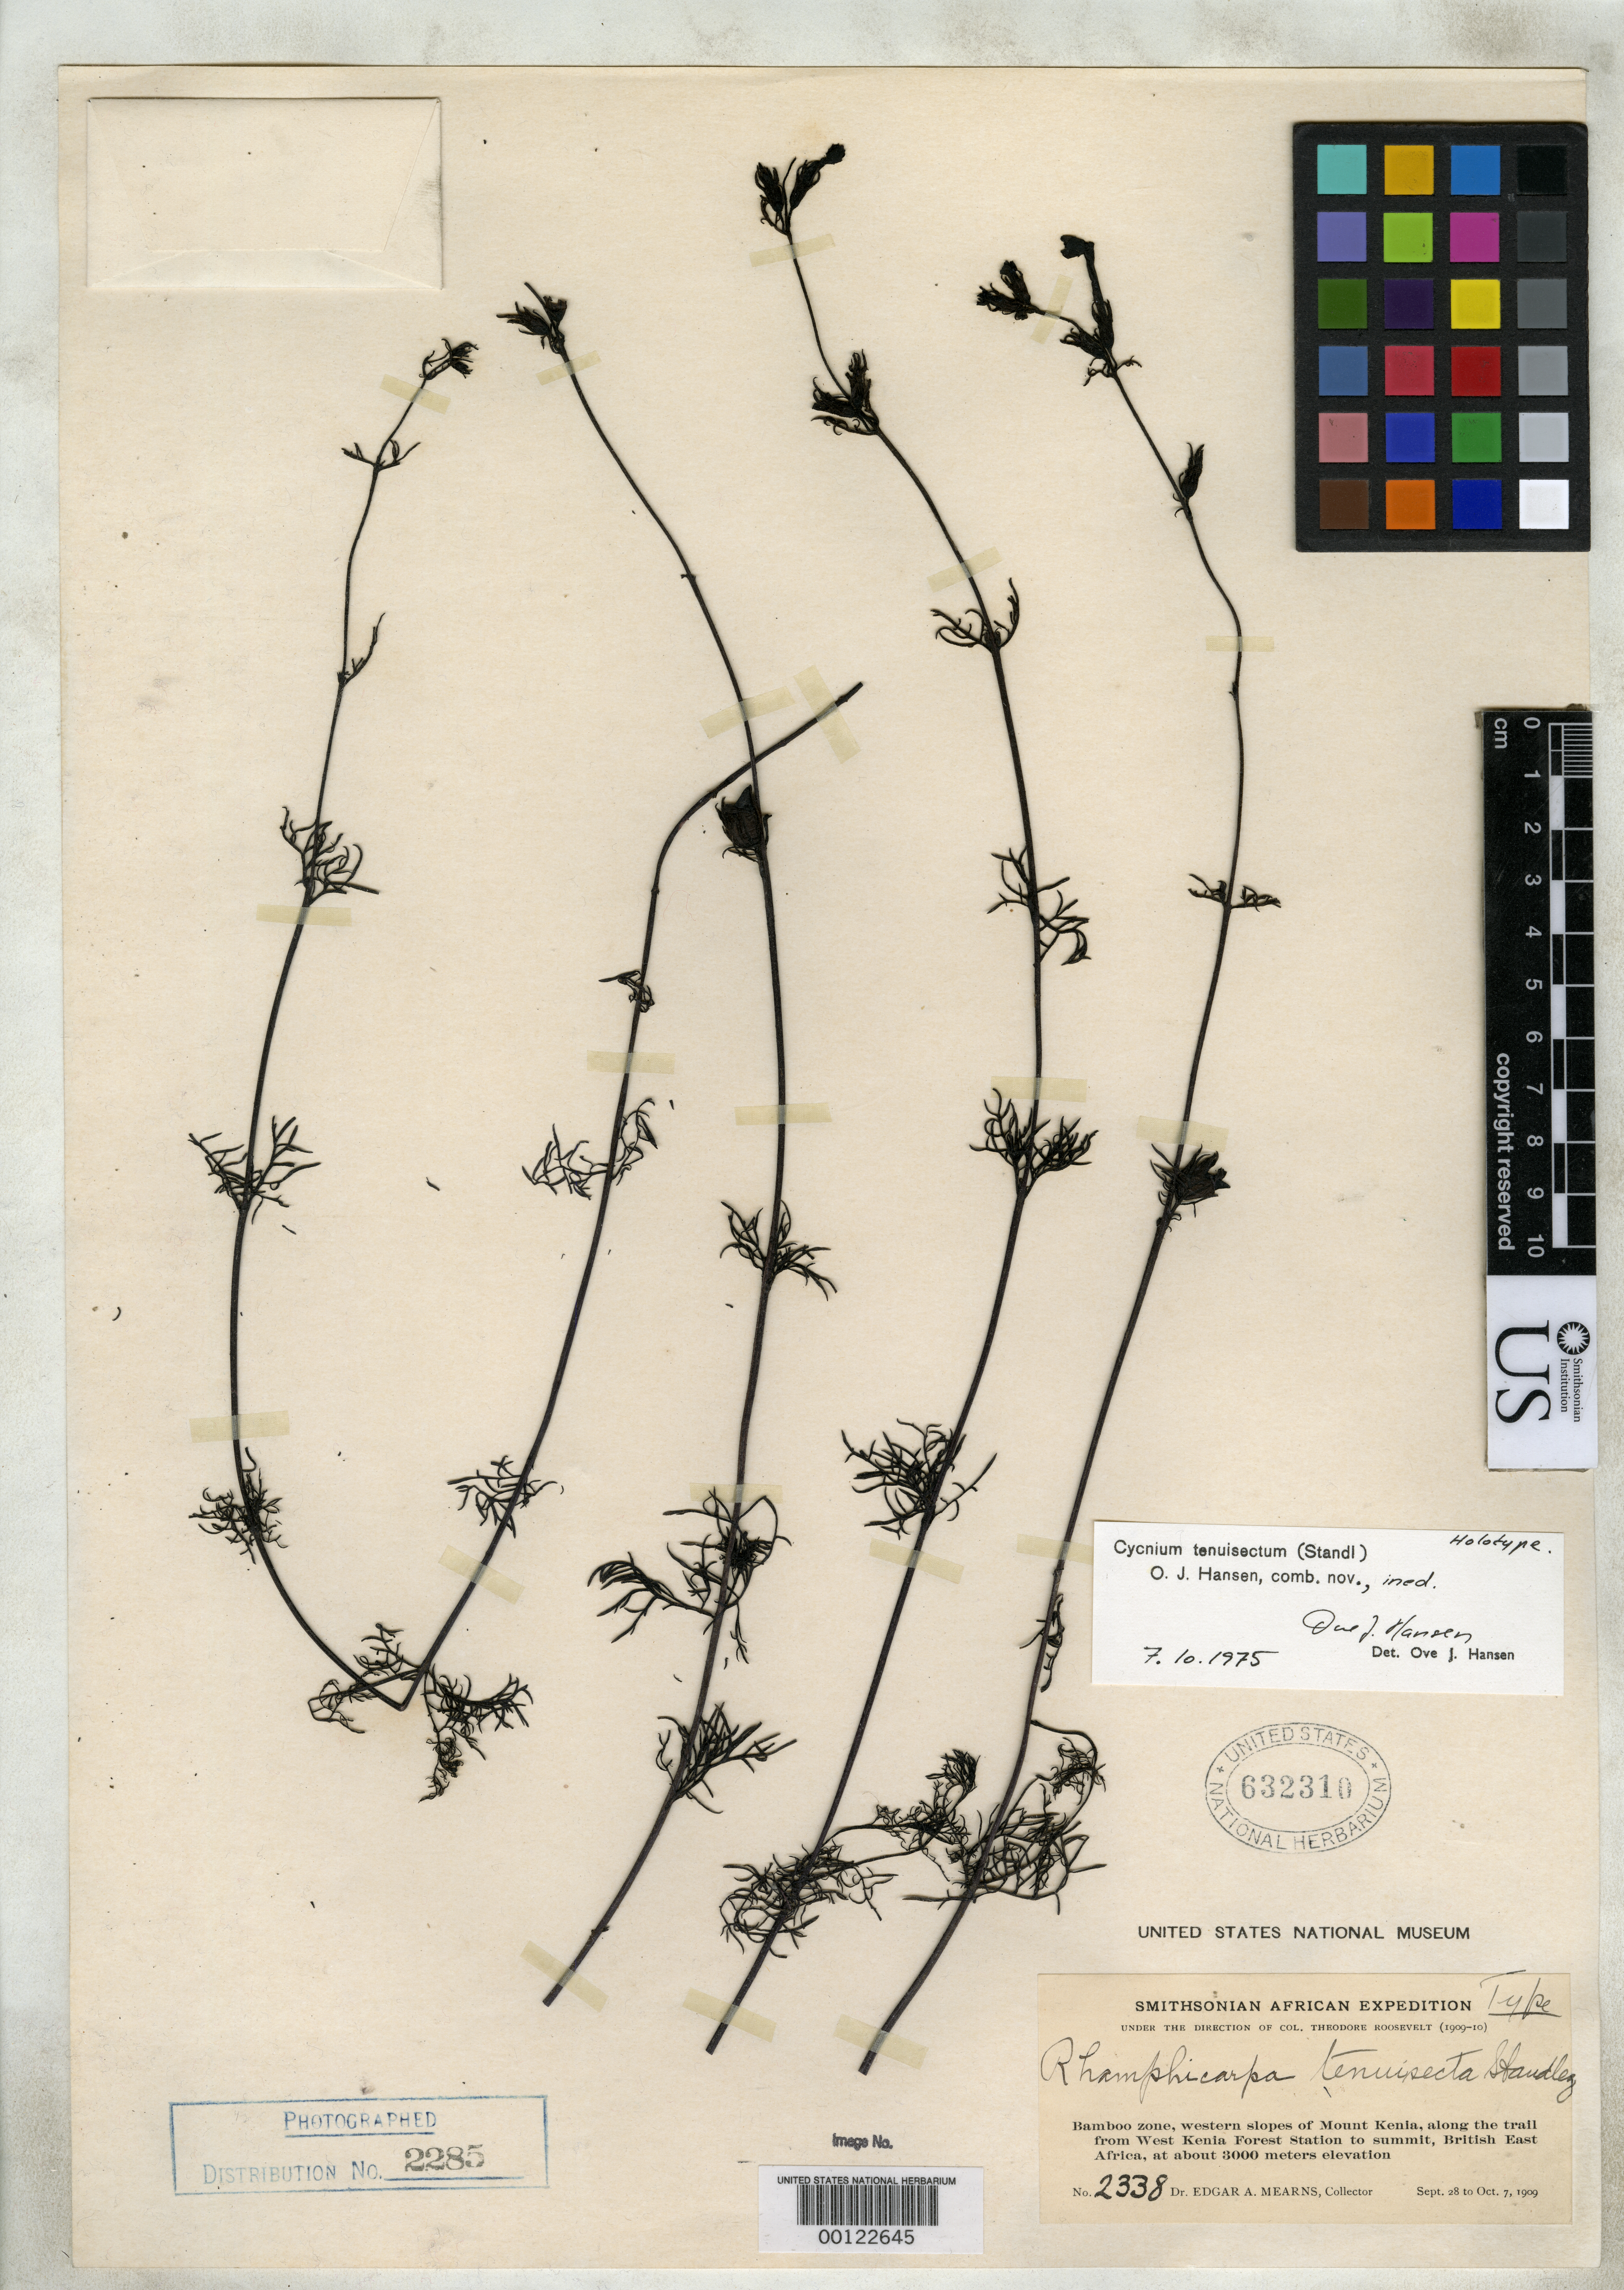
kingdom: Plantae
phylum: Tracheophyta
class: Magnoliopsida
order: Lamiales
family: Orobanchaceae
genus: Rhamphicarpa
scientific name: Rhamphicarpa tenuisecta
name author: Standl.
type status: Holotype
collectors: E. A. Mearns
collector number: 2338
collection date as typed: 28 Sep 1909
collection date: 1909-09-28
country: Kenya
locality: Mount Kenya.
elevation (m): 3000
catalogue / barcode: US 632310